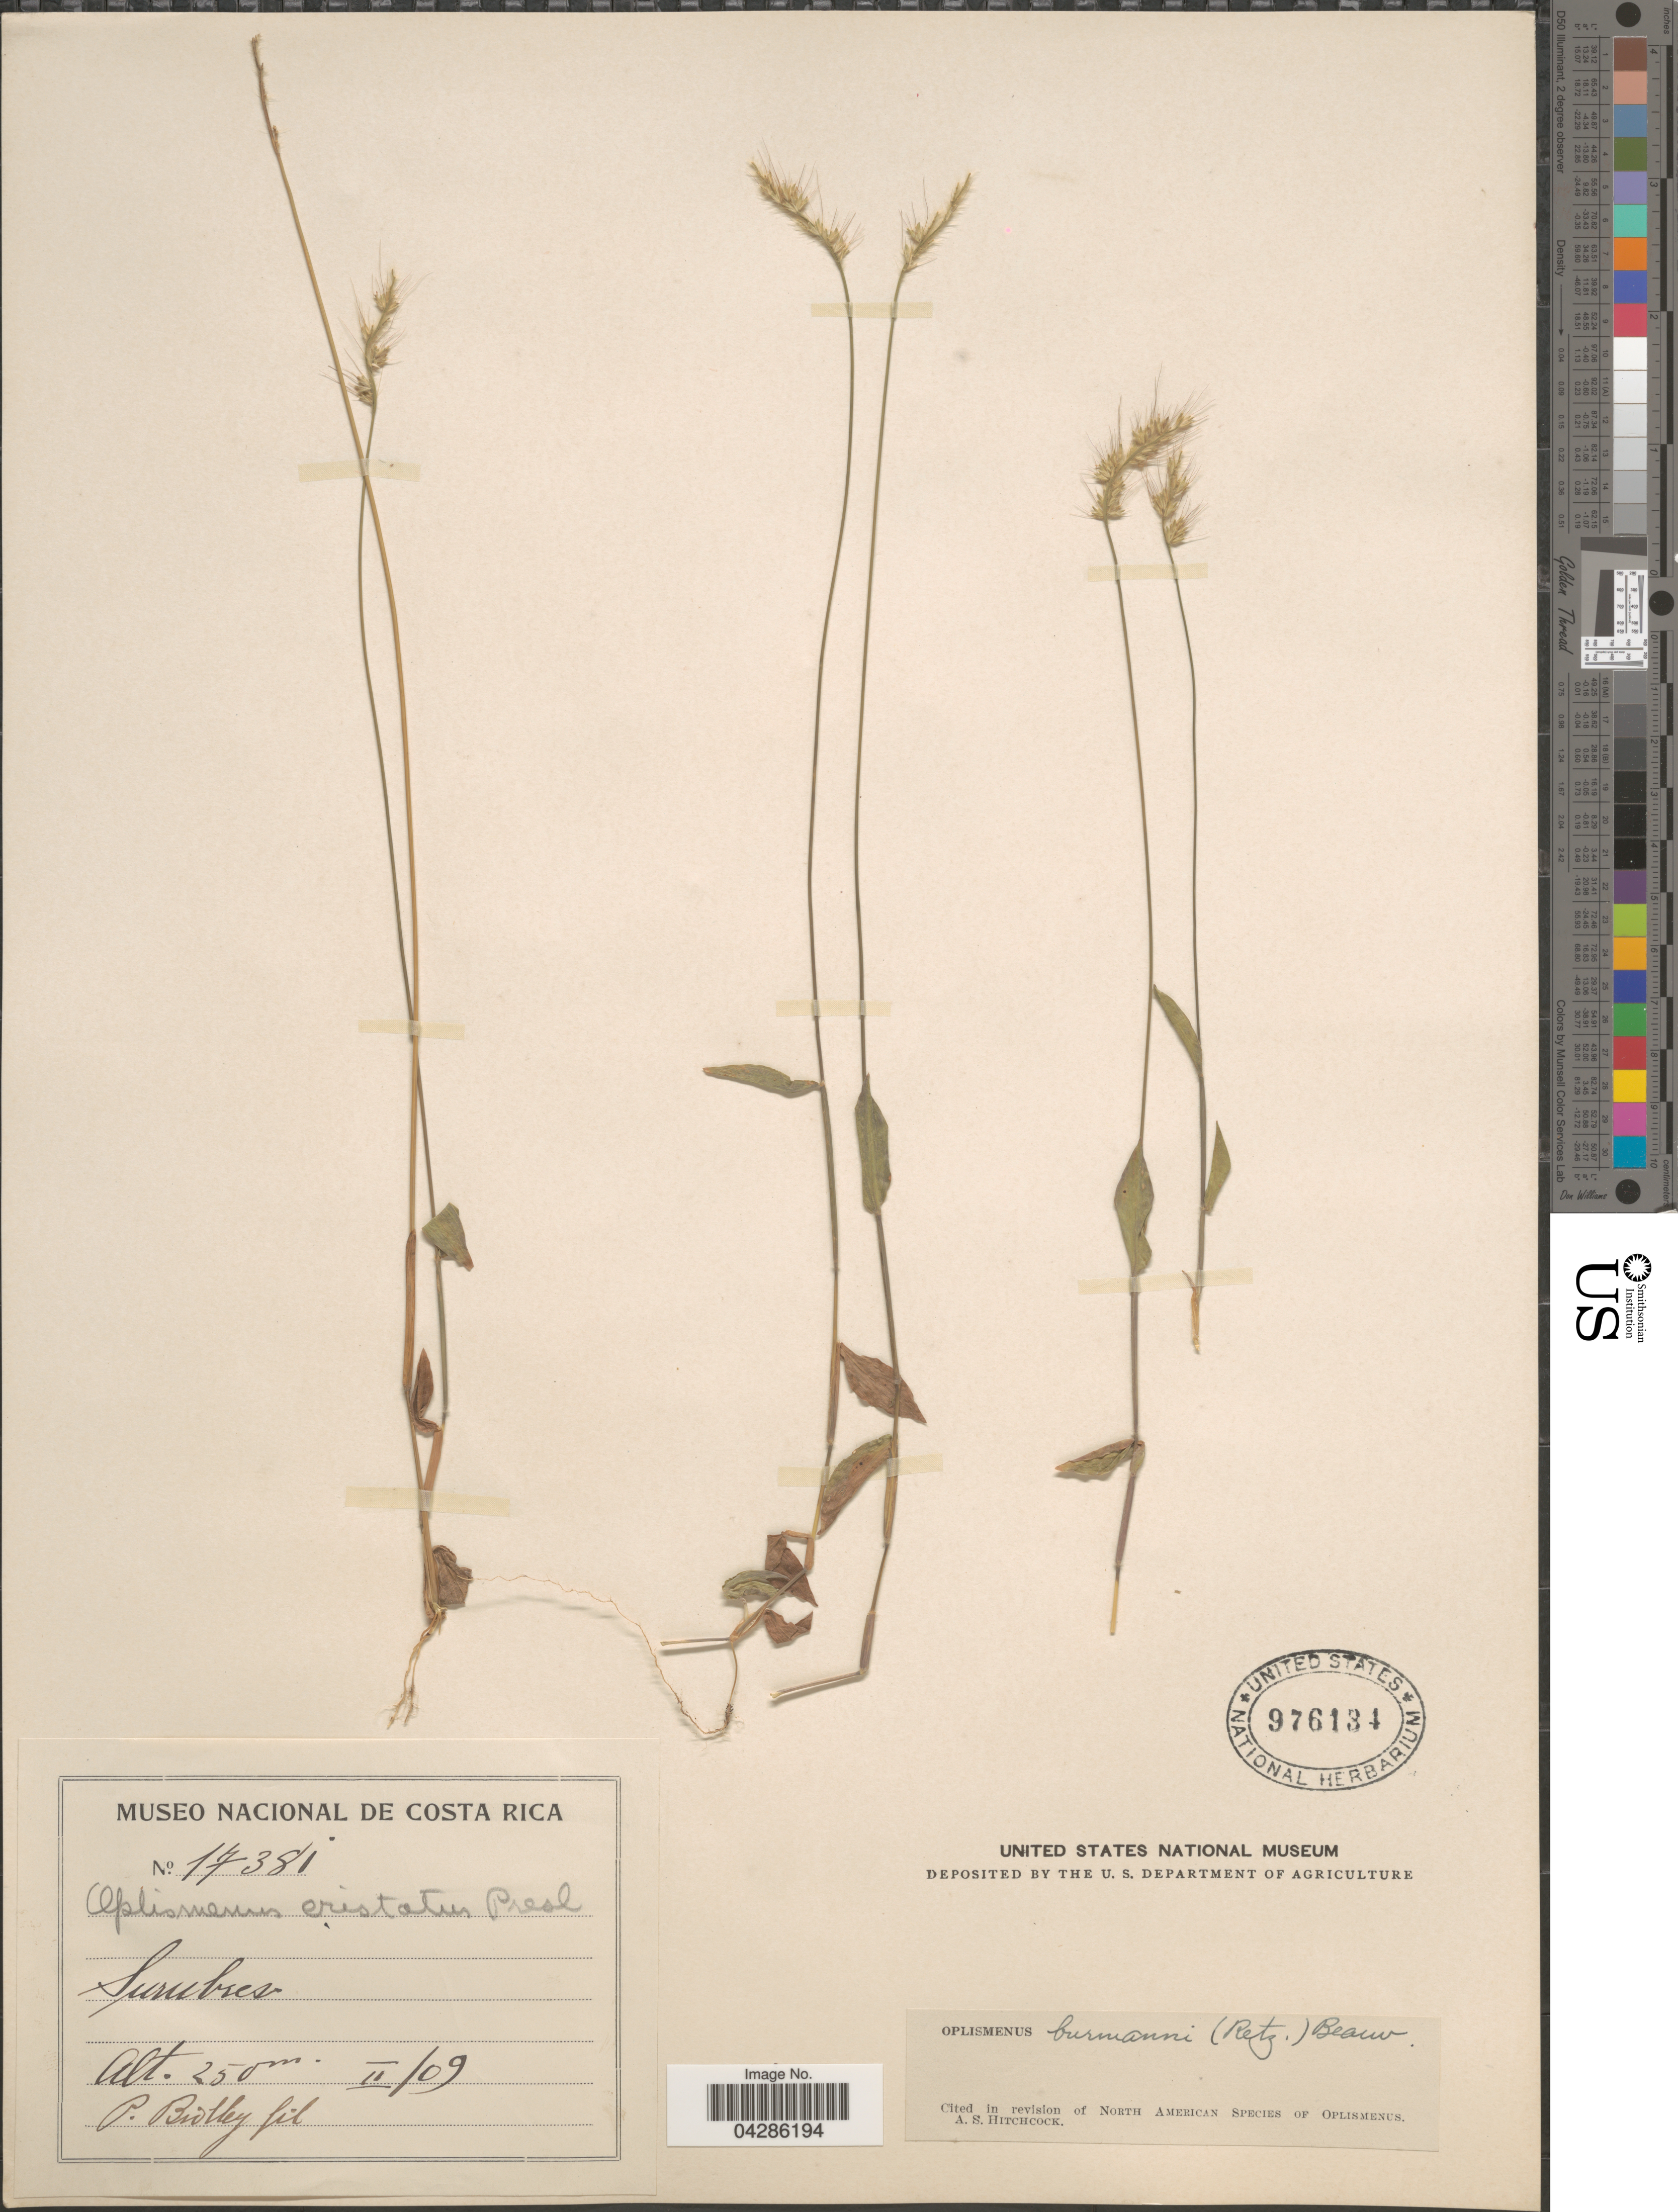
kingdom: Plantae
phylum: Tracheophyta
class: Liliopsida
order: Poales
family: Poaceae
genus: Oplismenus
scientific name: Oplismenus burmannii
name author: (Retz.) P. Beauv.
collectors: P. Biolley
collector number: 17381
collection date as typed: Transcribed d/m/y: /2/9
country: Costa Rica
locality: Surubres.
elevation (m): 250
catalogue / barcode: US 976134